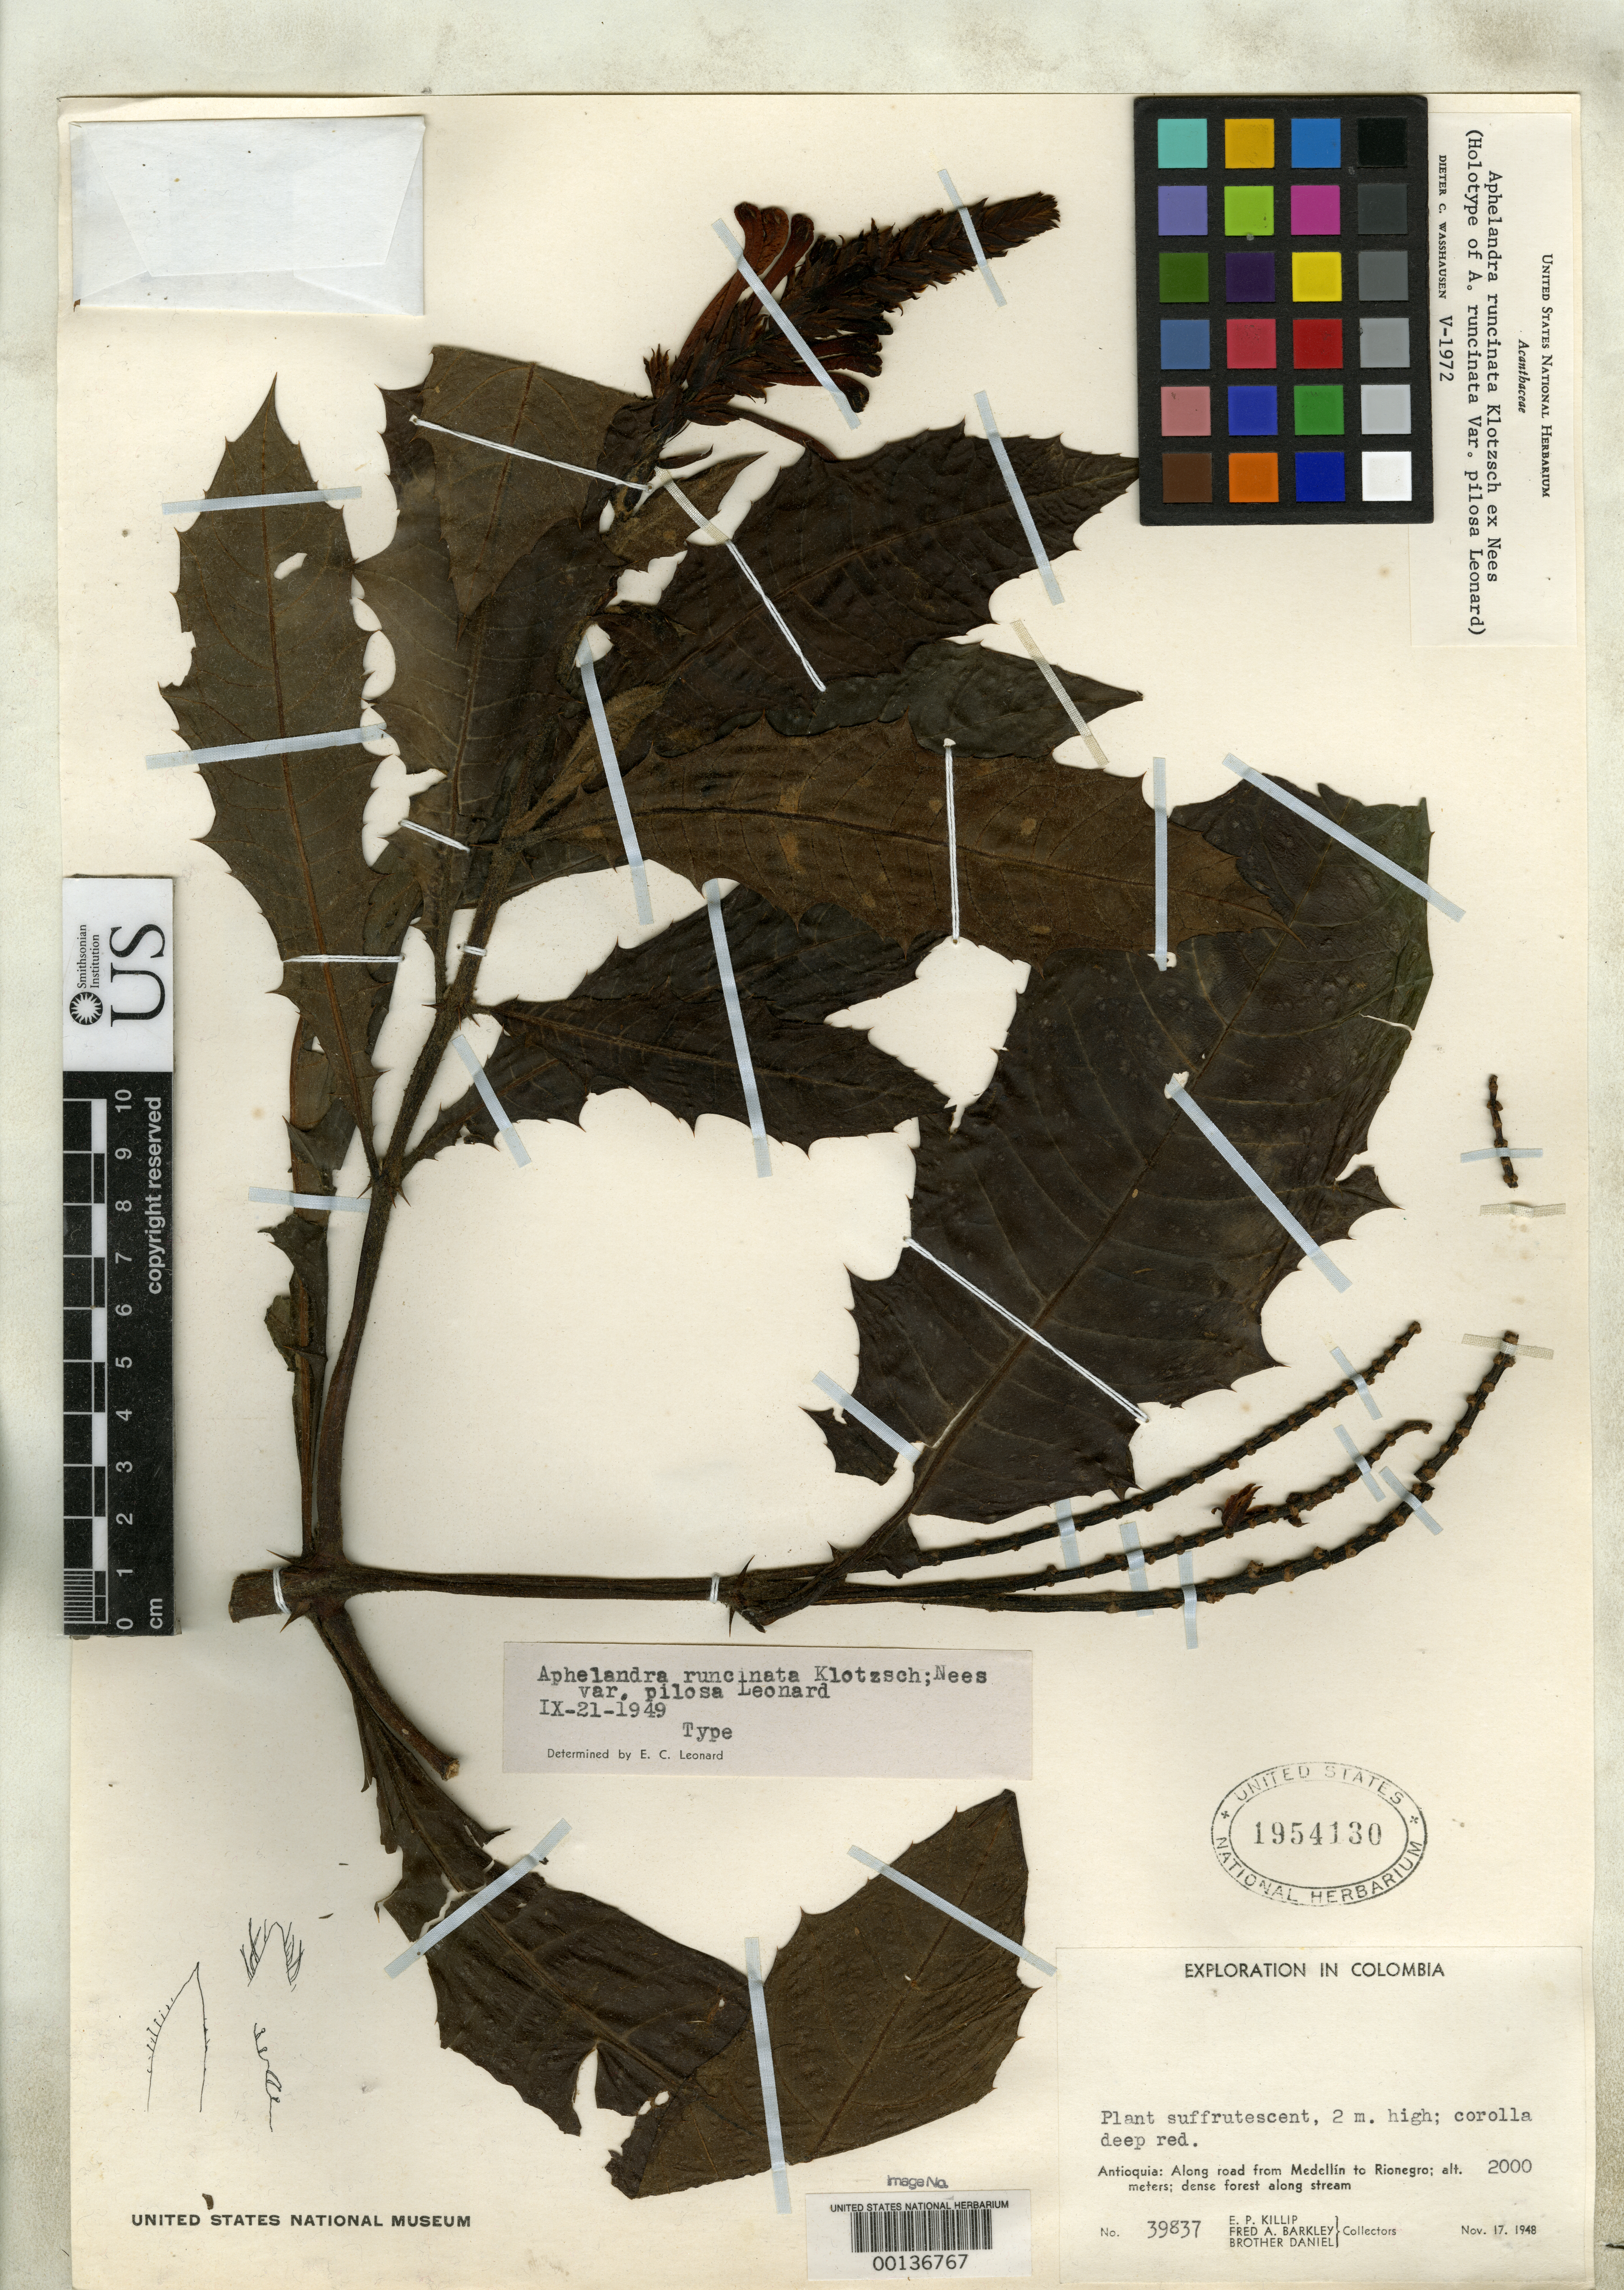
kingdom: Plantae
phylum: Tracheophyta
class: Magnoliopsida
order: Lamiales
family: Acanthaceae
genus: Aphelandra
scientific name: Aphelandra runcinata var. pilosa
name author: Leonard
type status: Holotype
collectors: E. P. Killip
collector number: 39837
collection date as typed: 17 Nov 1948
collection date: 1948-11-17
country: Colombia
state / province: Antioquia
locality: Between Medellin and Rio Negro.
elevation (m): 2000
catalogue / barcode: US 1954130